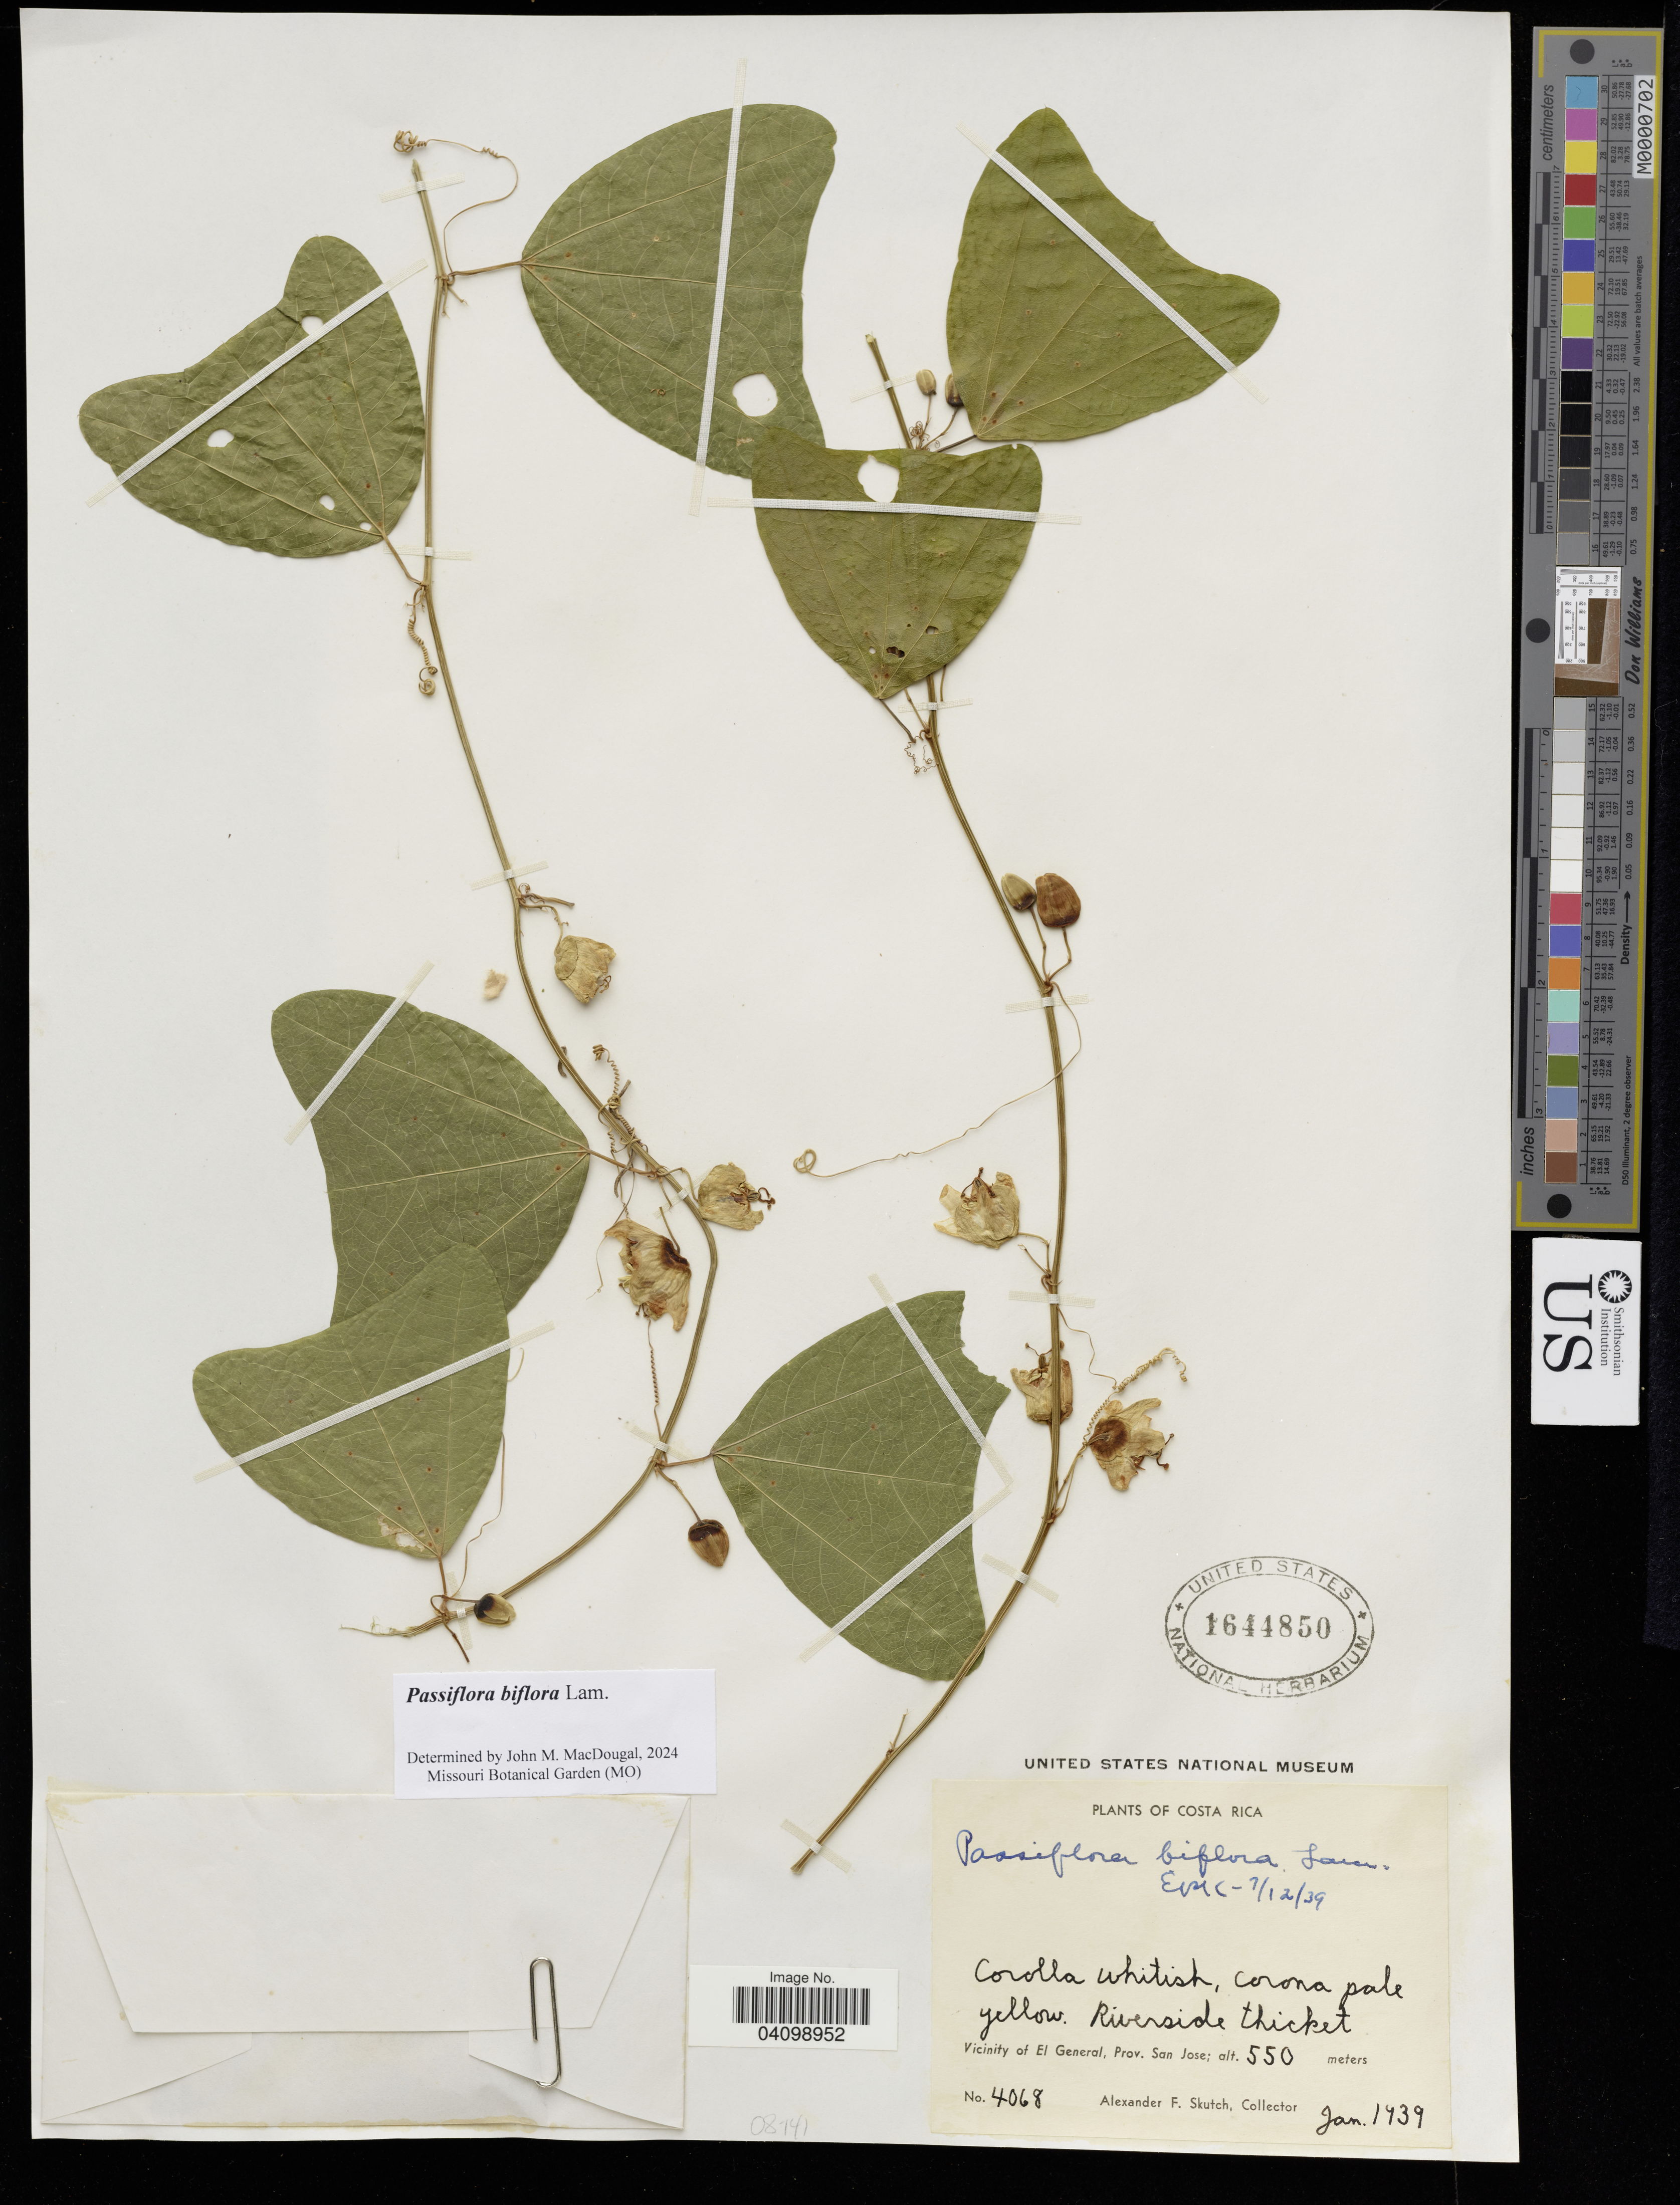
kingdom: Plantae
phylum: Tracheophyta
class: Magnoliopsida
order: Malpighiales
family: Passifloraceae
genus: Passiflora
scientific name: Passiflora biflora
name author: Lam.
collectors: A. F. Skutch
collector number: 4068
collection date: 1939-01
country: Costa Rica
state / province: San José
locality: Vicinity of El General.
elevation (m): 550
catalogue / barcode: US 1644850